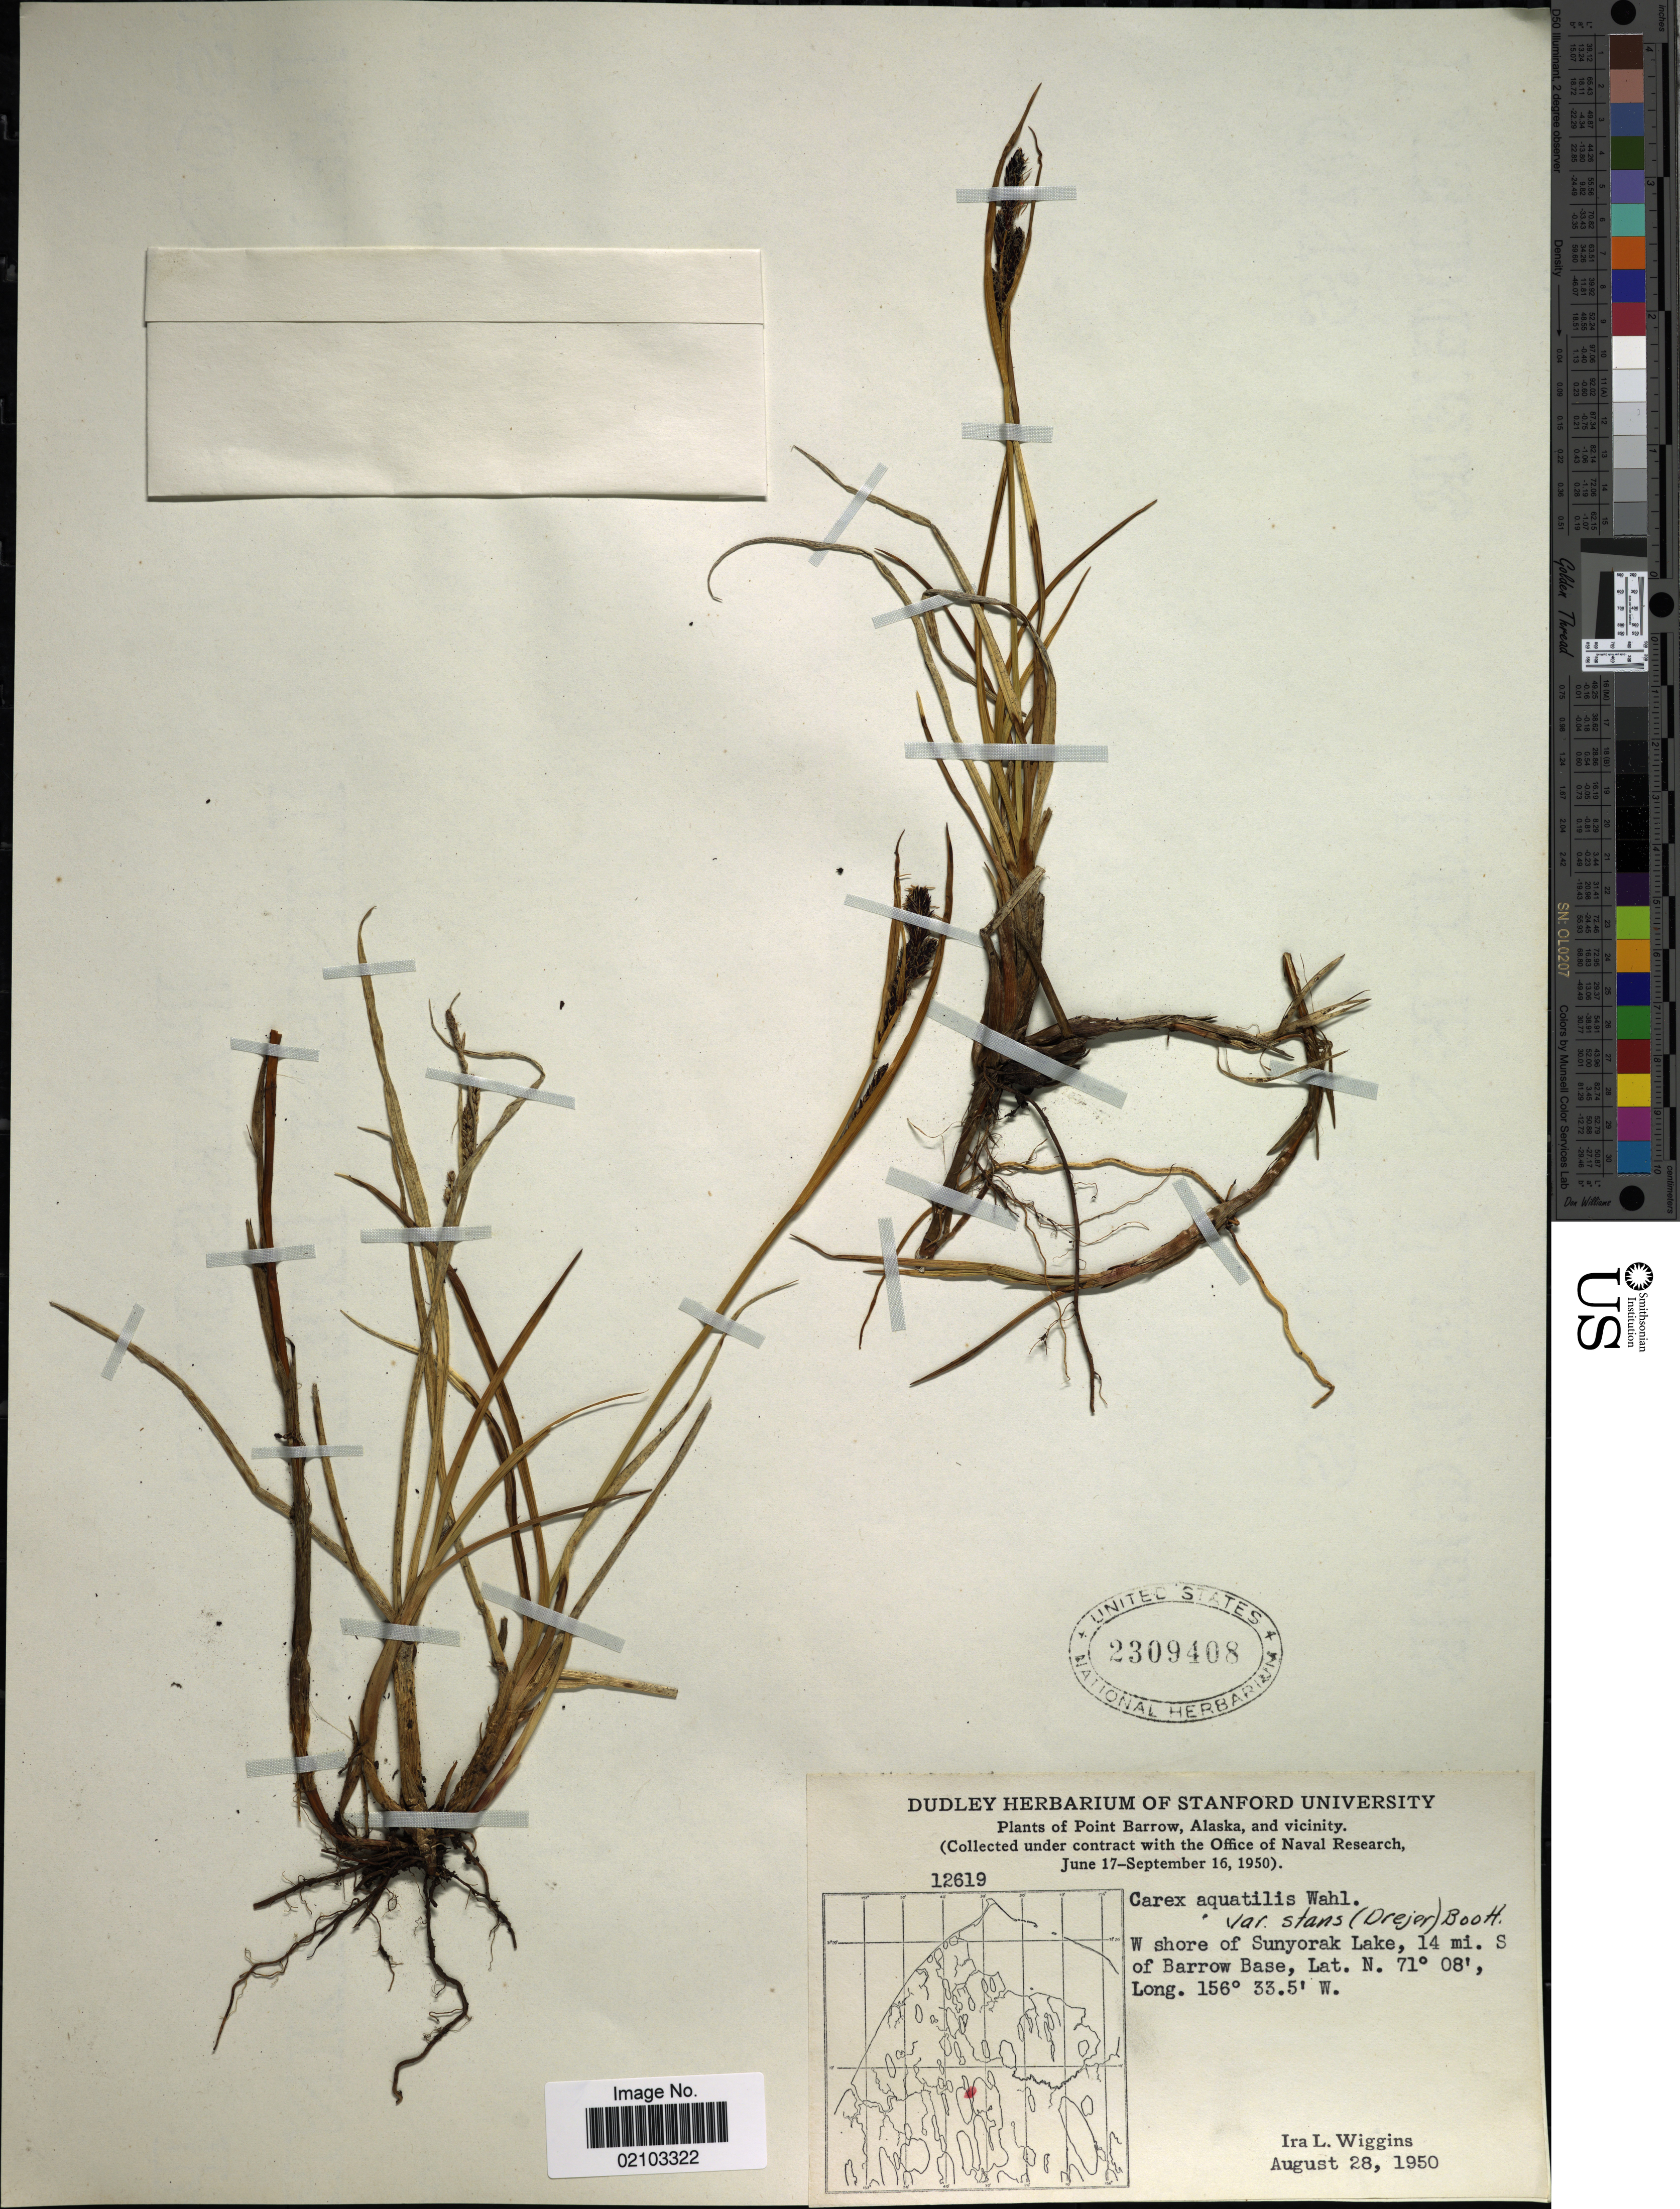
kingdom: Plantae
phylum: Tracheophyta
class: Liliopsida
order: Poales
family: Cyperaceae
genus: Carex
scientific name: Carex aquatilis var. minor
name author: Boott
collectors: I. L. Wiggins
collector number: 12619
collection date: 1950-08-28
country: United States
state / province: Alaska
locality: Point Barrow, Alaska, and vicinity. W shore of Sunyorak Lake, 15 mi. S of Barrow Base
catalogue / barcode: US 2309408